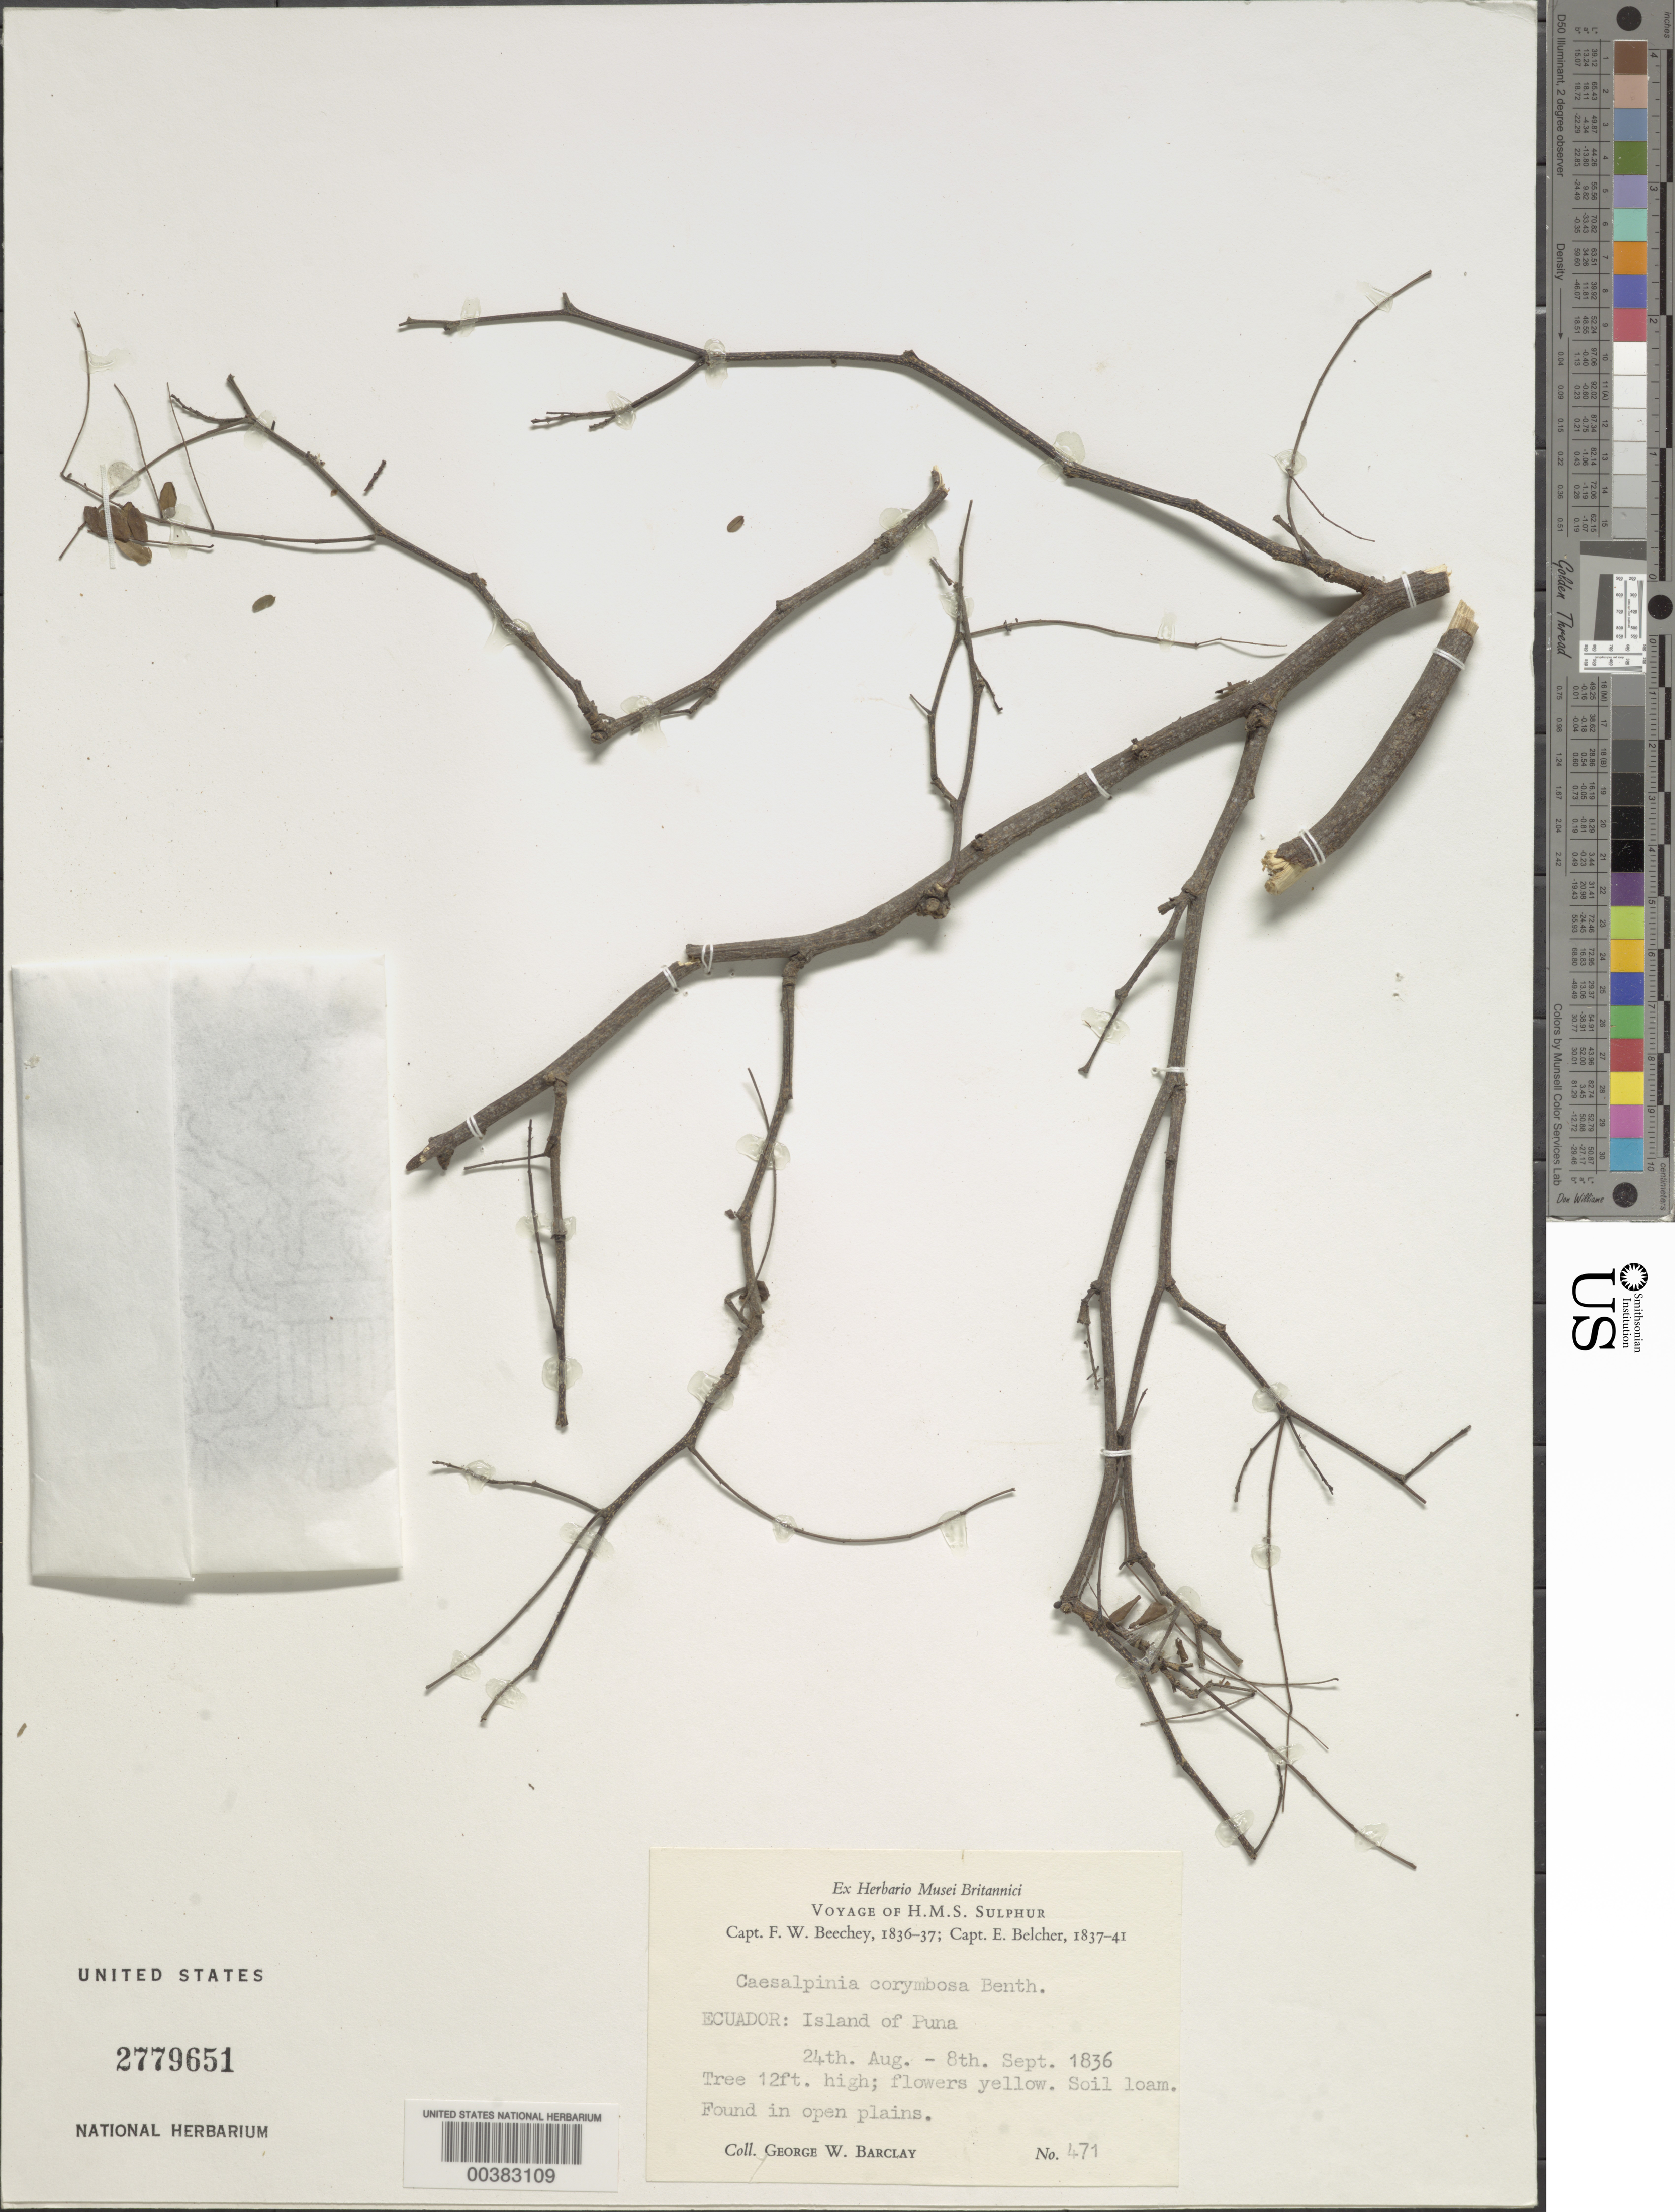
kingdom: Plantae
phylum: Tracheophyta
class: Magnoliopsida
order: Fabales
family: Fabaceae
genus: Libidibia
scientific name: Libidibia glabrata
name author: (Kunth) C. Cast. & G.P. Lewis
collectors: G. W. Barclay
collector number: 471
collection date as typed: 24 Aug 1836 to 08 Sep 1836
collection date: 1836-08-24/1836-09-08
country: Ecuador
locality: Puna i.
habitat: Soil loam; open plains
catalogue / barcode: US 2779651